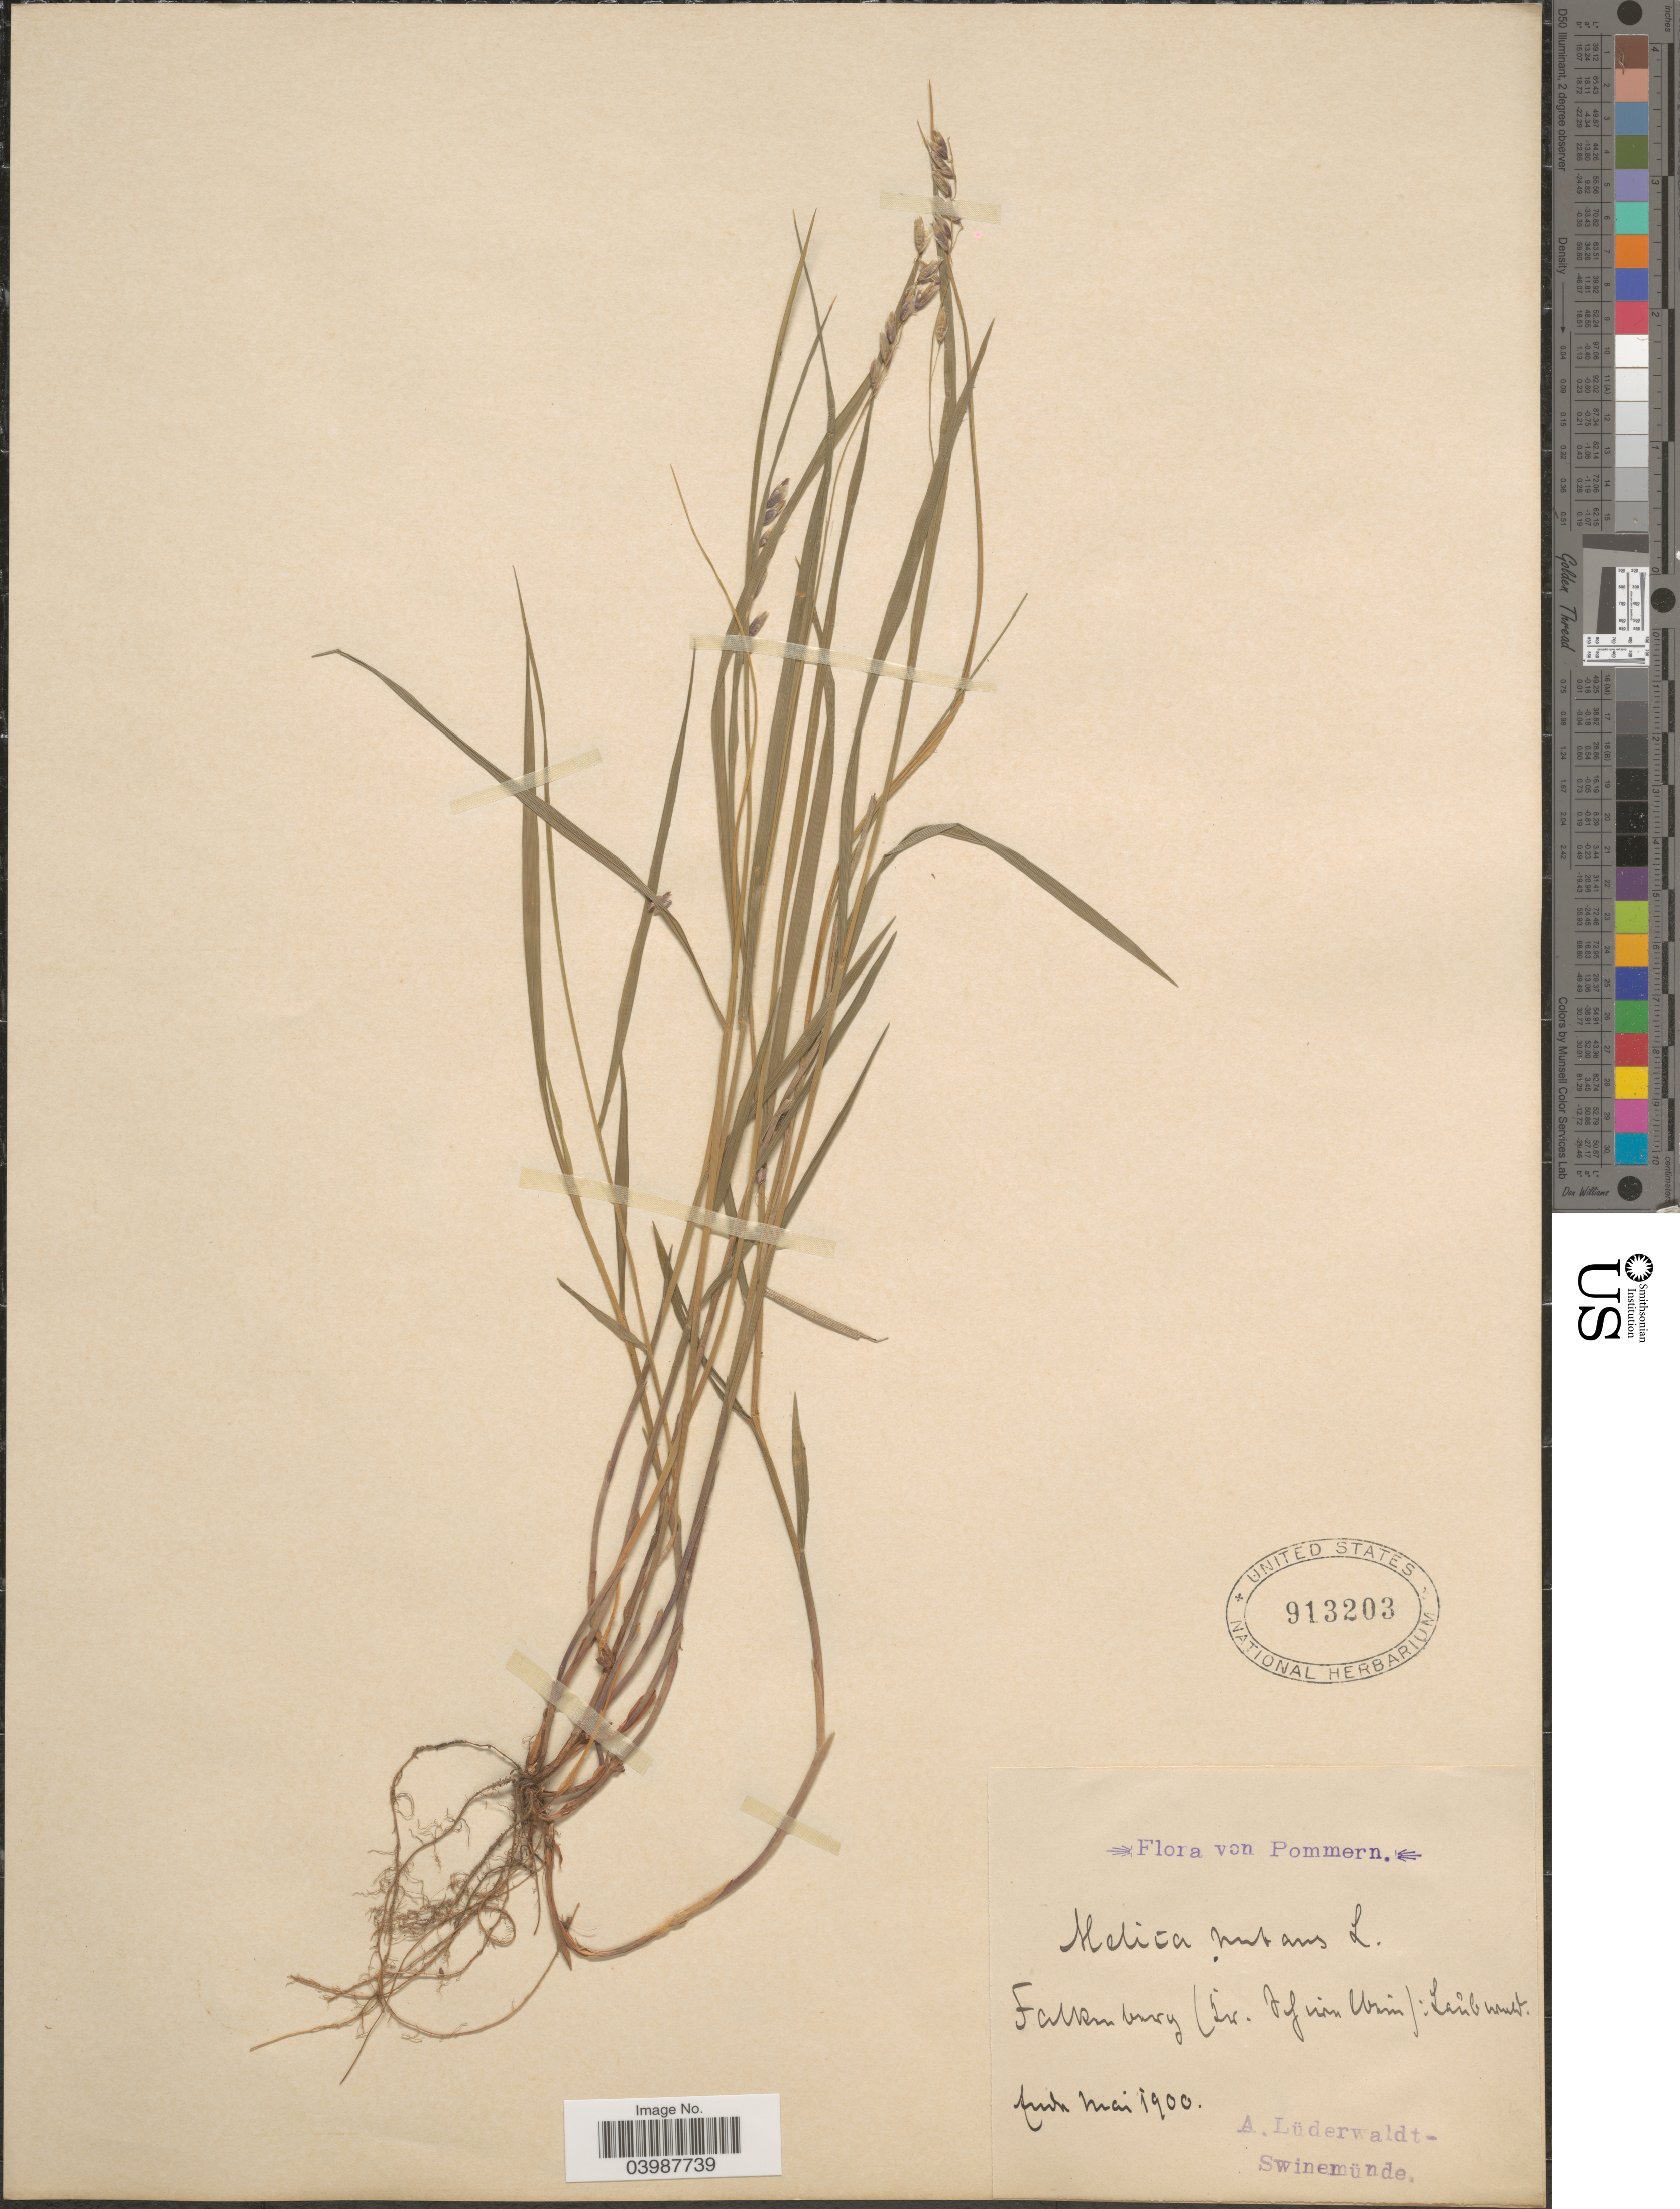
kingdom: Plantae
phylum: Tracheophyta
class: Liliopsida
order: Poales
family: Poaceae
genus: Melica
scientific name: Melica nutans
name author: L.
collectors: A. Lüderwaldt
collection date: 1900-05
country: Poland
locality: Pommern. Falkenburg. ( [illegible text]): Laub [illegible text].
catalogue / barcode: US 913203